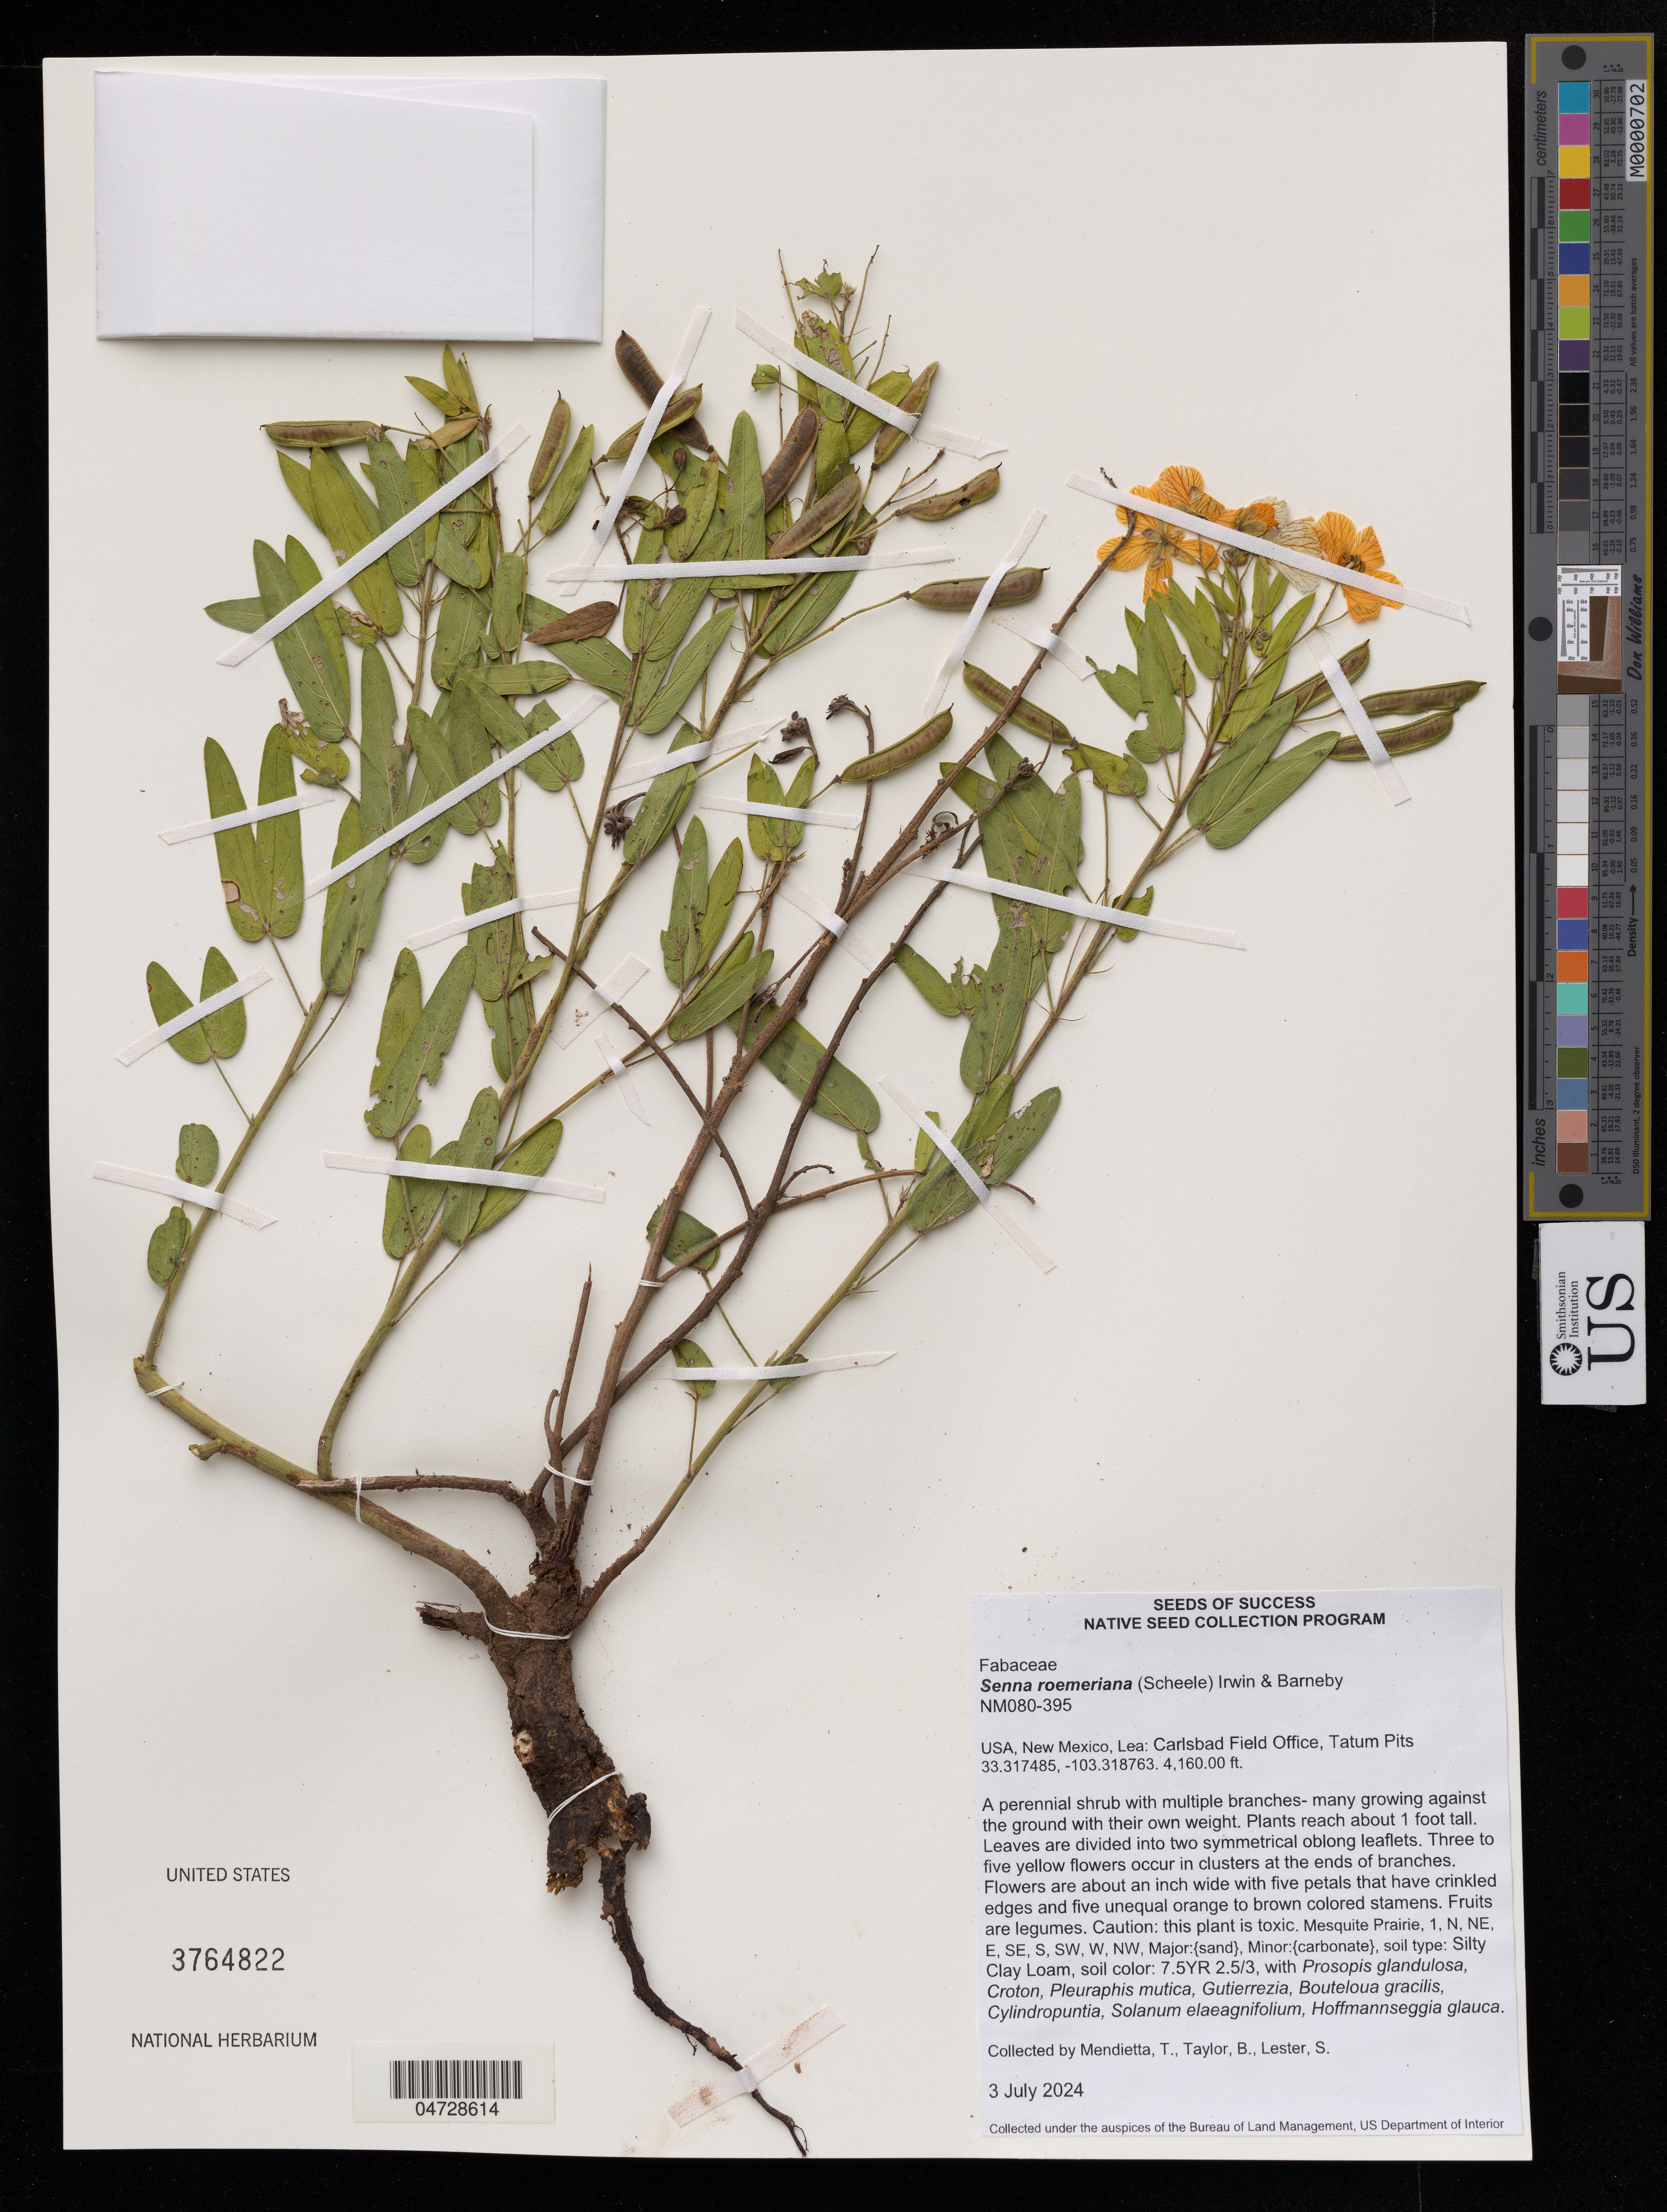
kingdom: Plantae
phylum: Tracheophyta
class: Magnoliopsida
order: Fabales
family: Fabaceae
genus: Senna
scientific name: Senna roemeriana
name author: (Scheele) H.S. Irwin & Barneby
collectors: T. Mendietta & B. Taylor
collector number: NM080-395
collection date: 2024-07-03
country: United States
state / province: New Mexico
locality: Lea: Carlsbad Field Office, Tatum Pits.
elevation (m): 1268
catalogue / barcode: US 3764822